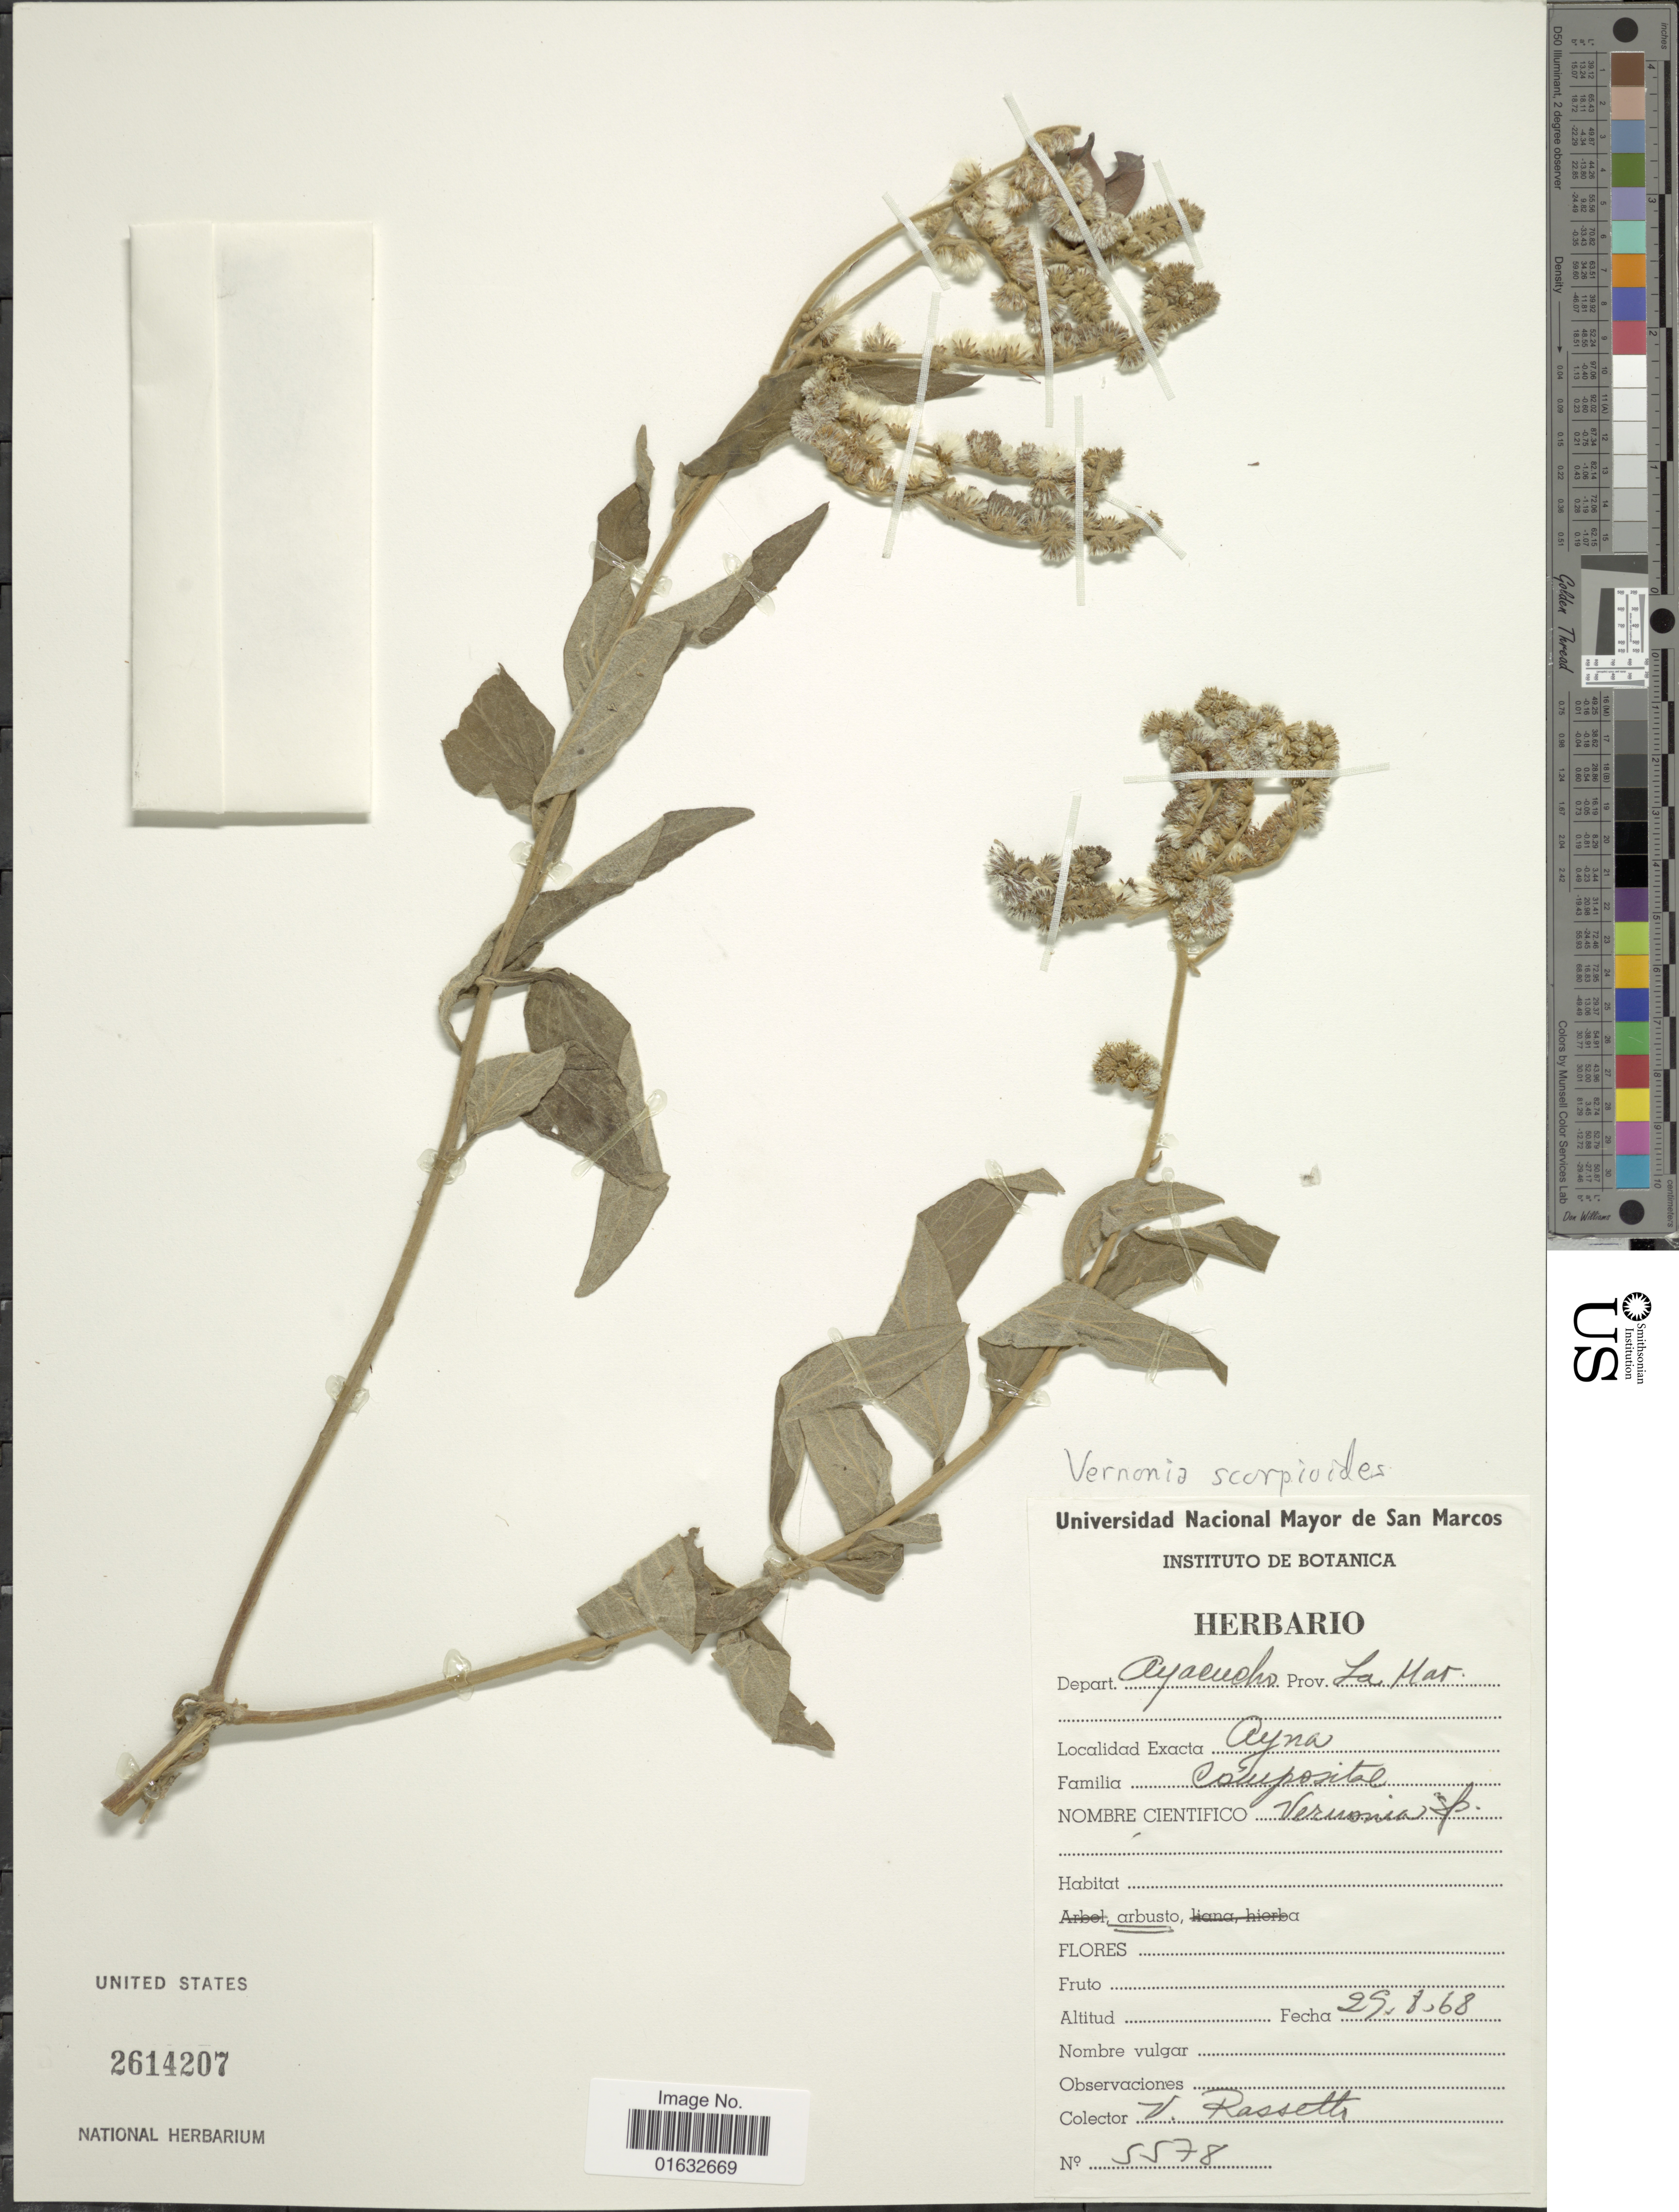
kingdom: Plantae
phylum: Tracheophyta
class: Magnoliopsida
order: Asterales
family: Asteraceae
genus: Cyrtocymura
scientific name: Cyrtocymura scorpioides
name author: (Lam.) H. Rob.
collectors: V. Rassetto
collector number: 5578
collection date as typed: Transcribed d/m/y: 29/8/68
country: Peru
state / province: Ayacucho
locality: Prov. La LMar. Ayna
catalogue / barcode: US 2614207